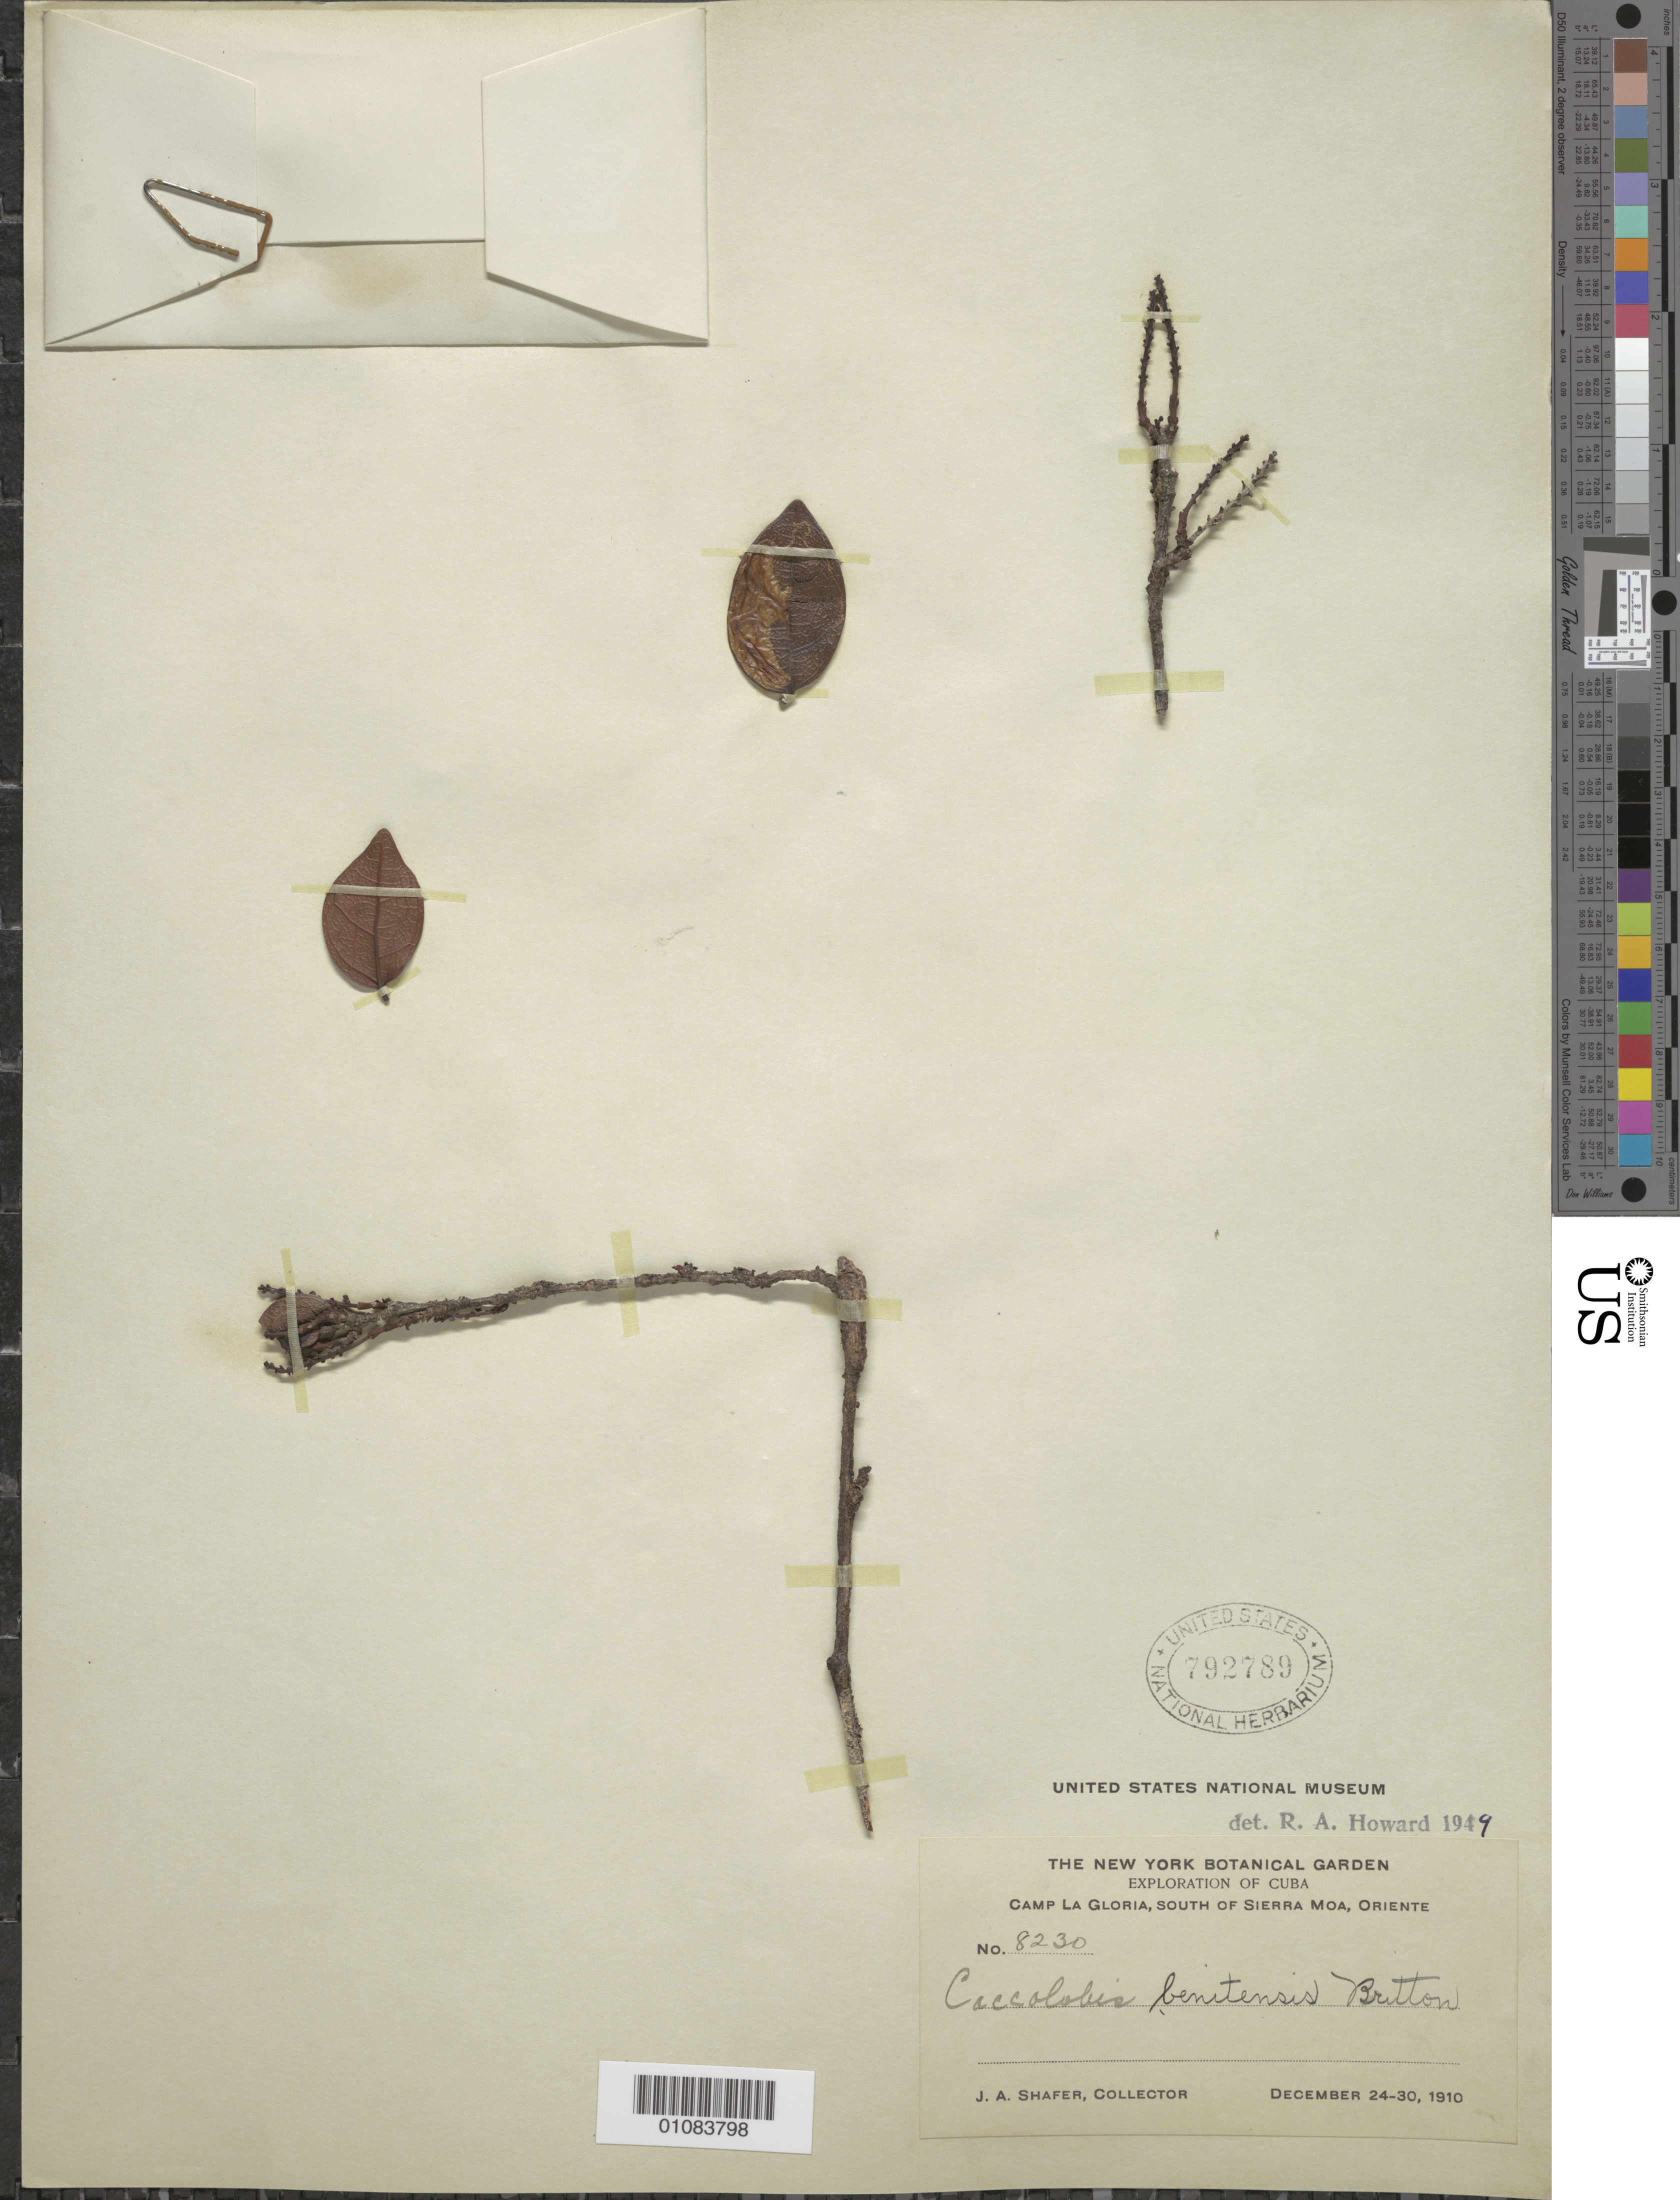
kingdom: Plantae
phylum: Tracheophyta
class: Magnoliopsida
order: Caryophyllales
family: Polygonaceae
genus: Coccoloba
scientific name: Coccoloba benitensis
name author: Britton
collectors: J. A. Shafer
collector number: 8230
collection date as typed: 24 Dec 1910 to 30 Dec 1910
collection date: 1910-12-24/1910-12-30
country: Cuba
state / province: Holguín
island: Cuba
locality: Oriente, South of Sierra Moa, Camp La Gloria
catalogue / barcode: US 792789